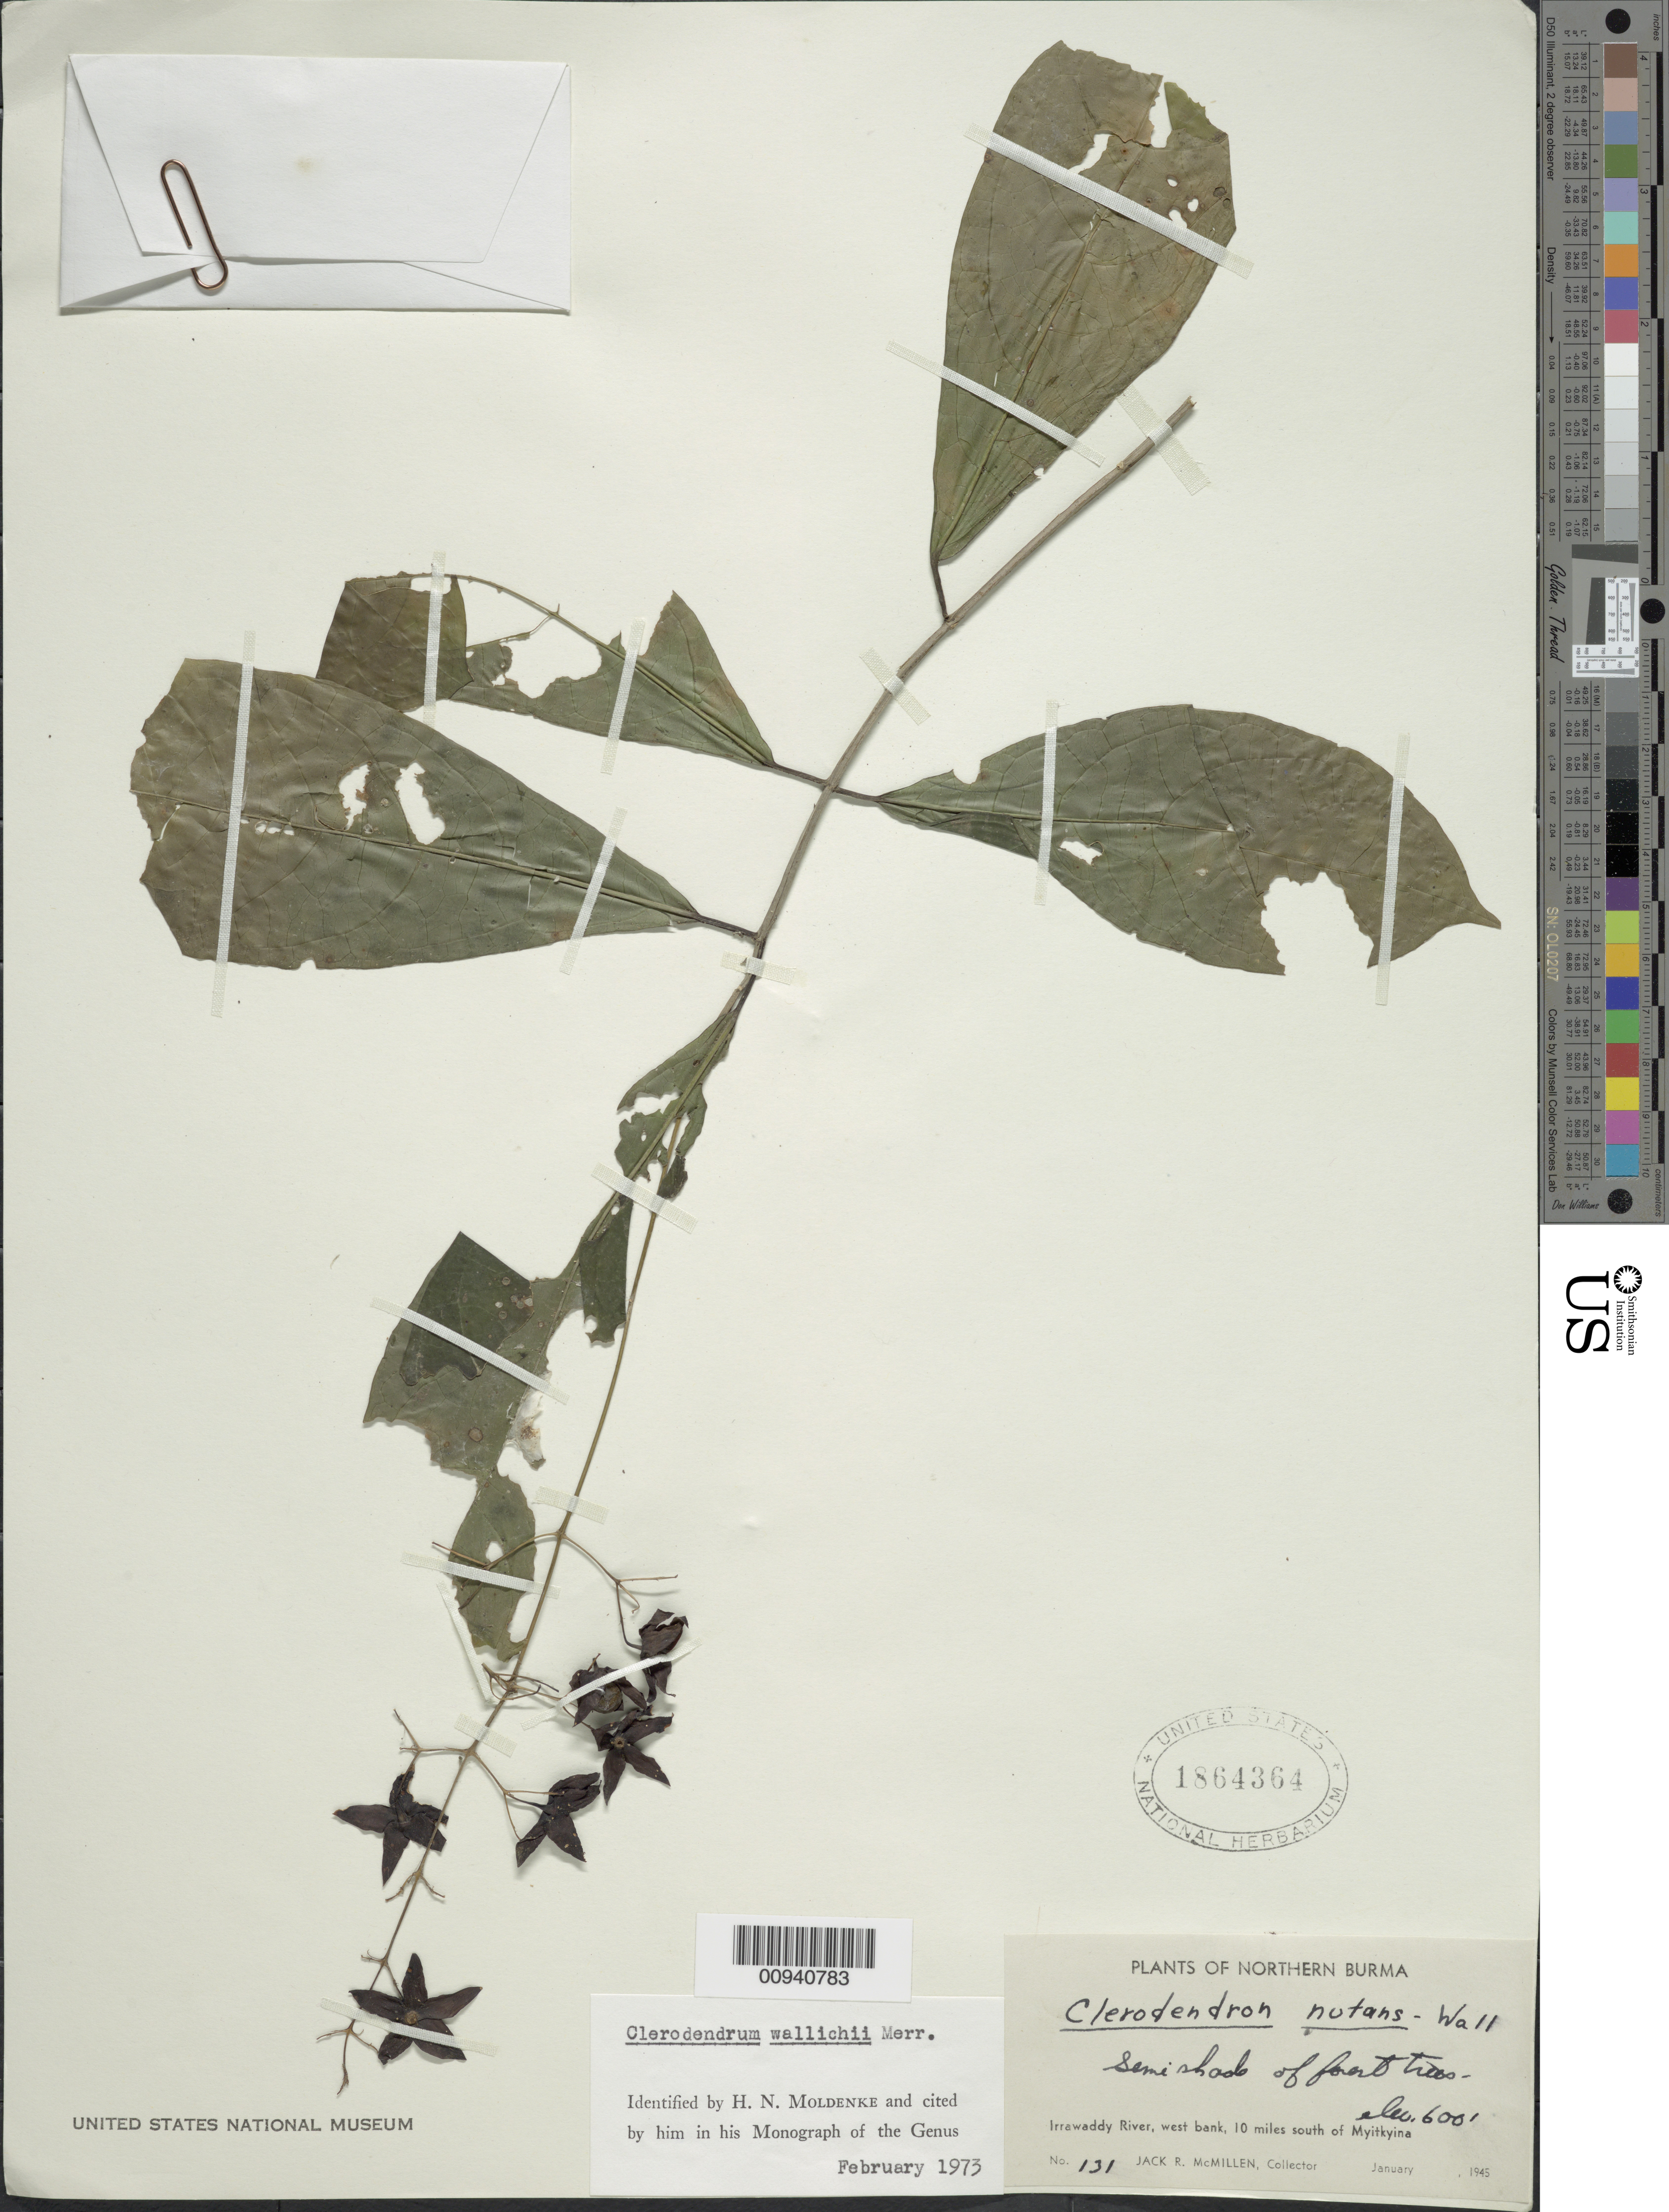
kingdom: Plantae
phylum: Tracheophyta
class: Magnoliopsida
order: Lamiales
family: Lamiaceae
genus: Clerodendrum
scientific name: Clerodendrum wallichii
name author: Merr.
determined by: Moldenke, H. N.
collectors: J. McMillen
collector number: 131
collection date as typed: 08 Jan 1945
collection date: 1945-01-08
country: Myanmar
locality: Irrawaddy River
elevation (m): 183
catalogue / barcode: US 1864364